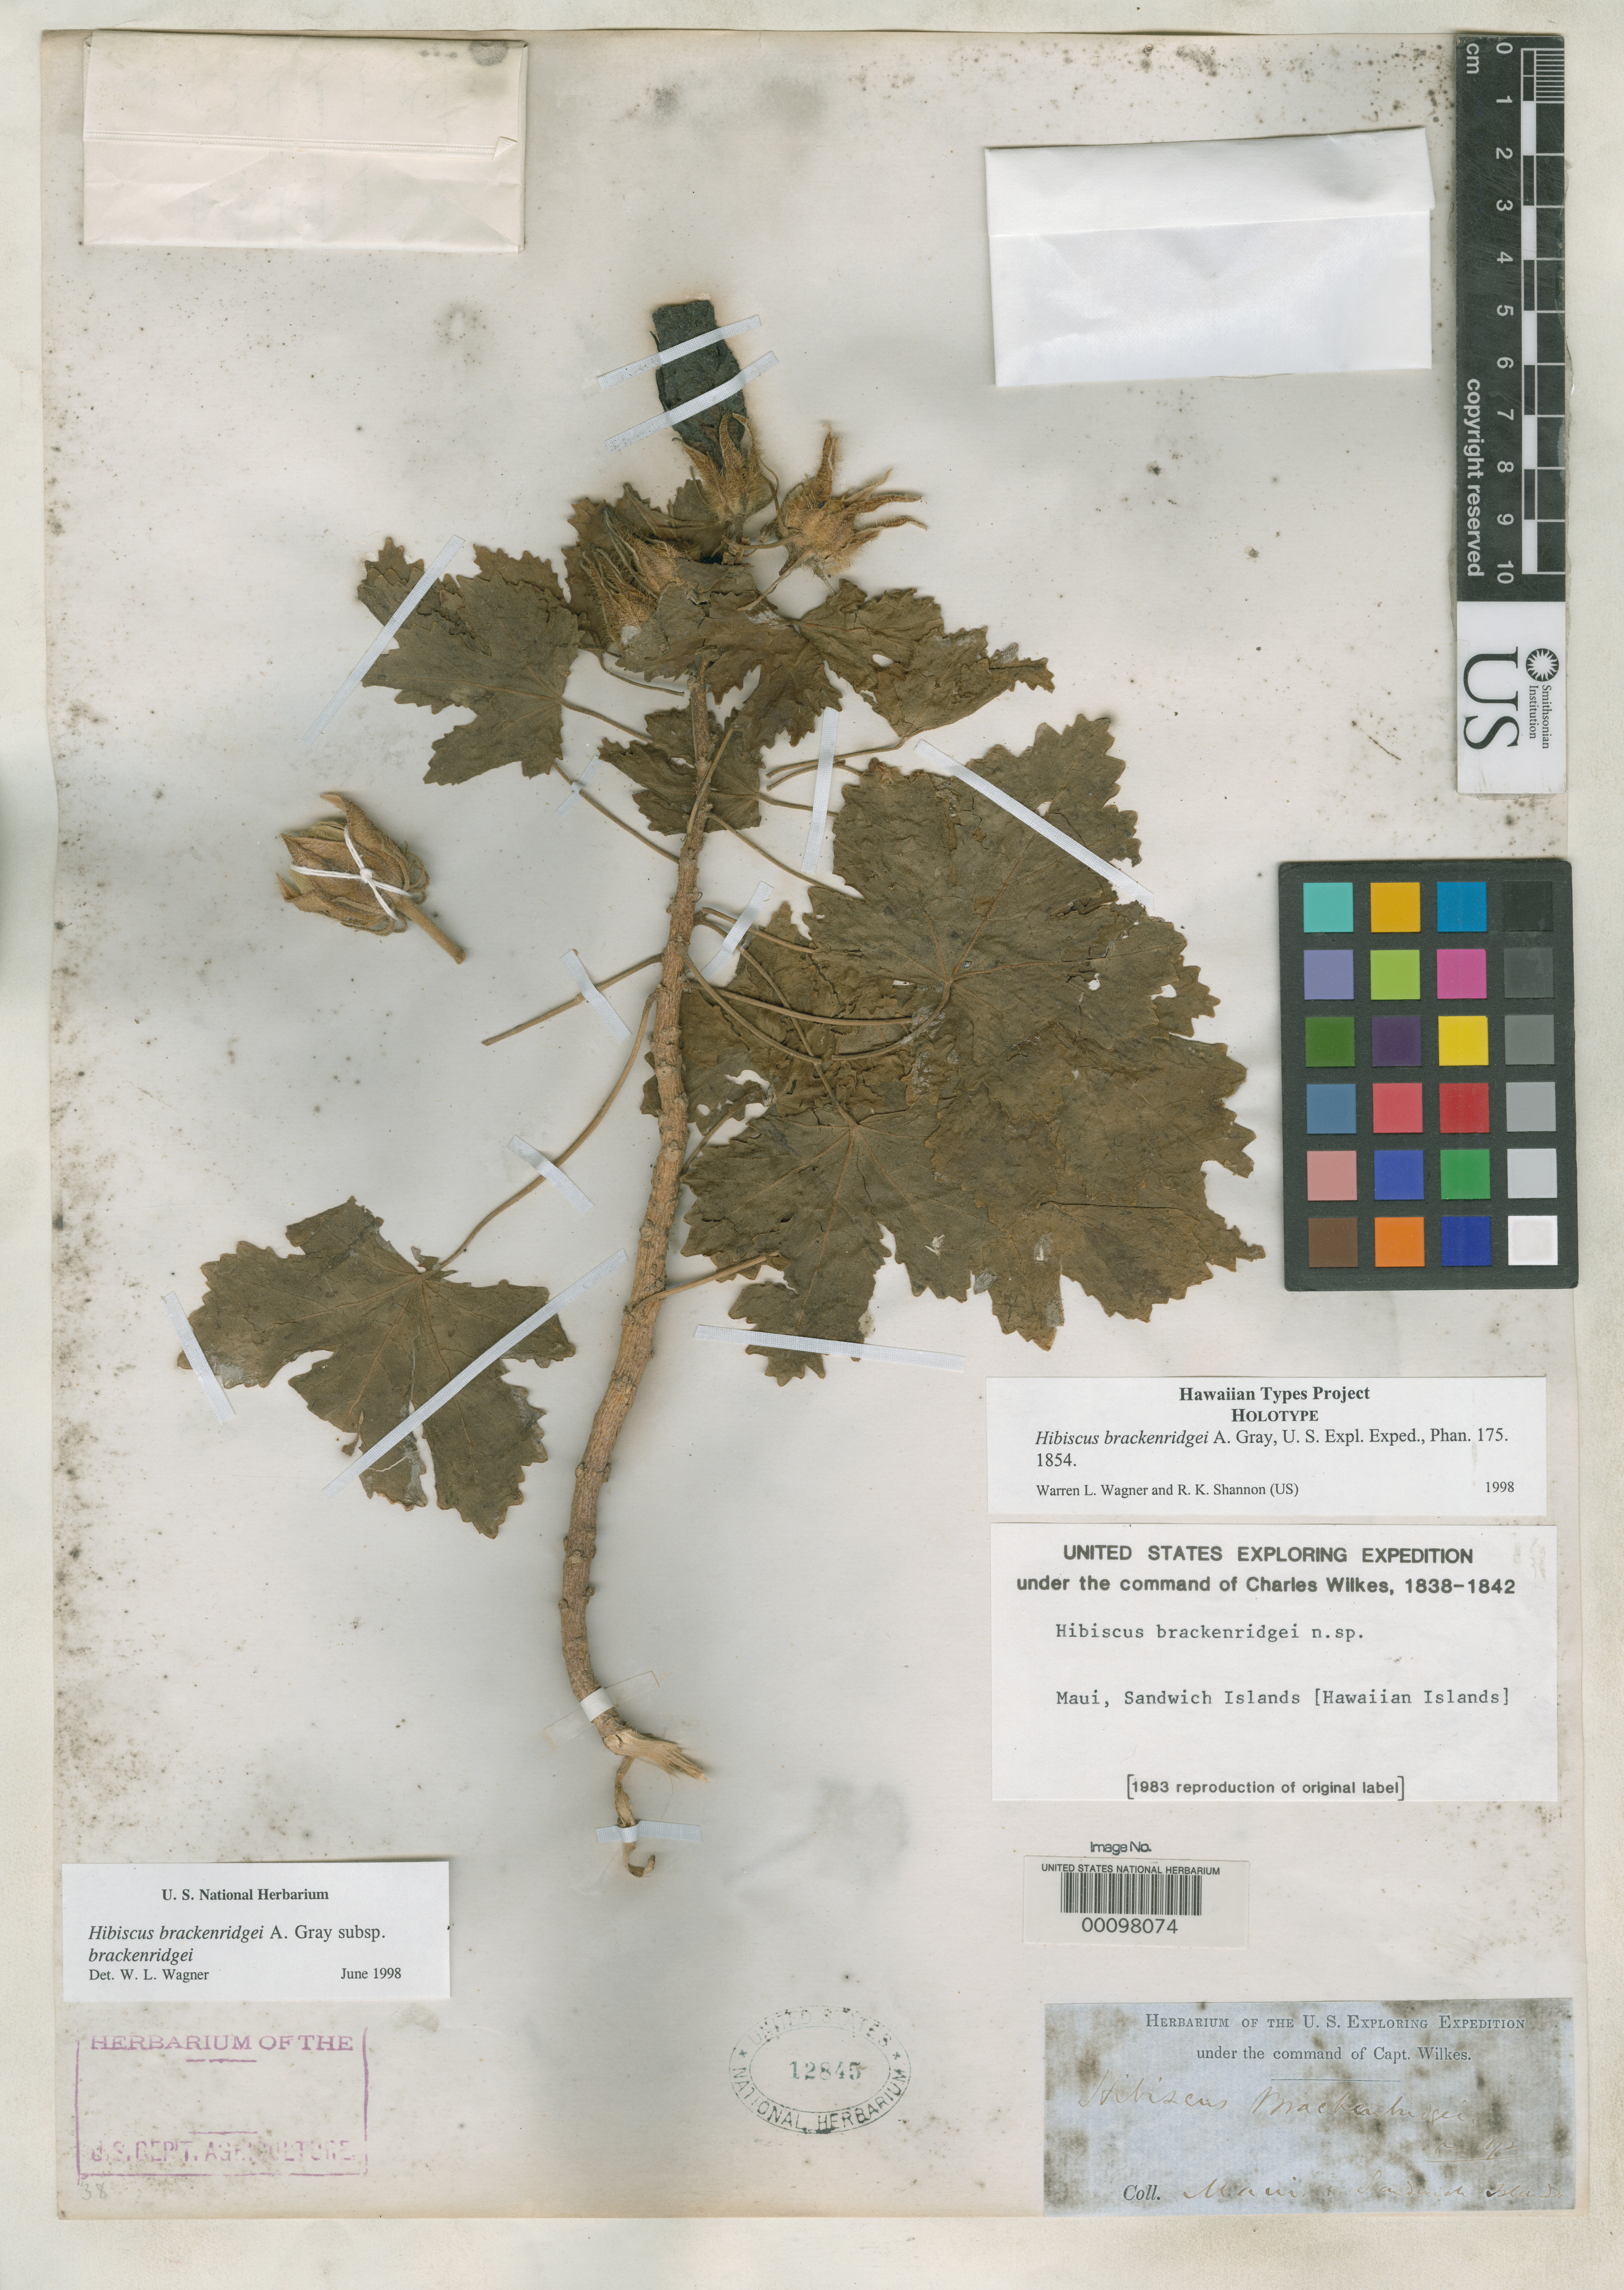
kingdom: Plantae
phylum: Tracheophyta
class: Magnoliopsida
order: Malvales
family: Malvaceae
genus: Hibiscus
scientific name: Hibiscus brackenridgei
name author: A. Gray in Wilkes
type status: Holotype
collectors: Wilkes Explor. Exped.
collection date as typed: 1838 to -- --- 1842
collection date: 1838/1842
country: United States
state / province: Hawaii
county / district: Maui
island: Maui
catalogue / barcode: US 12845